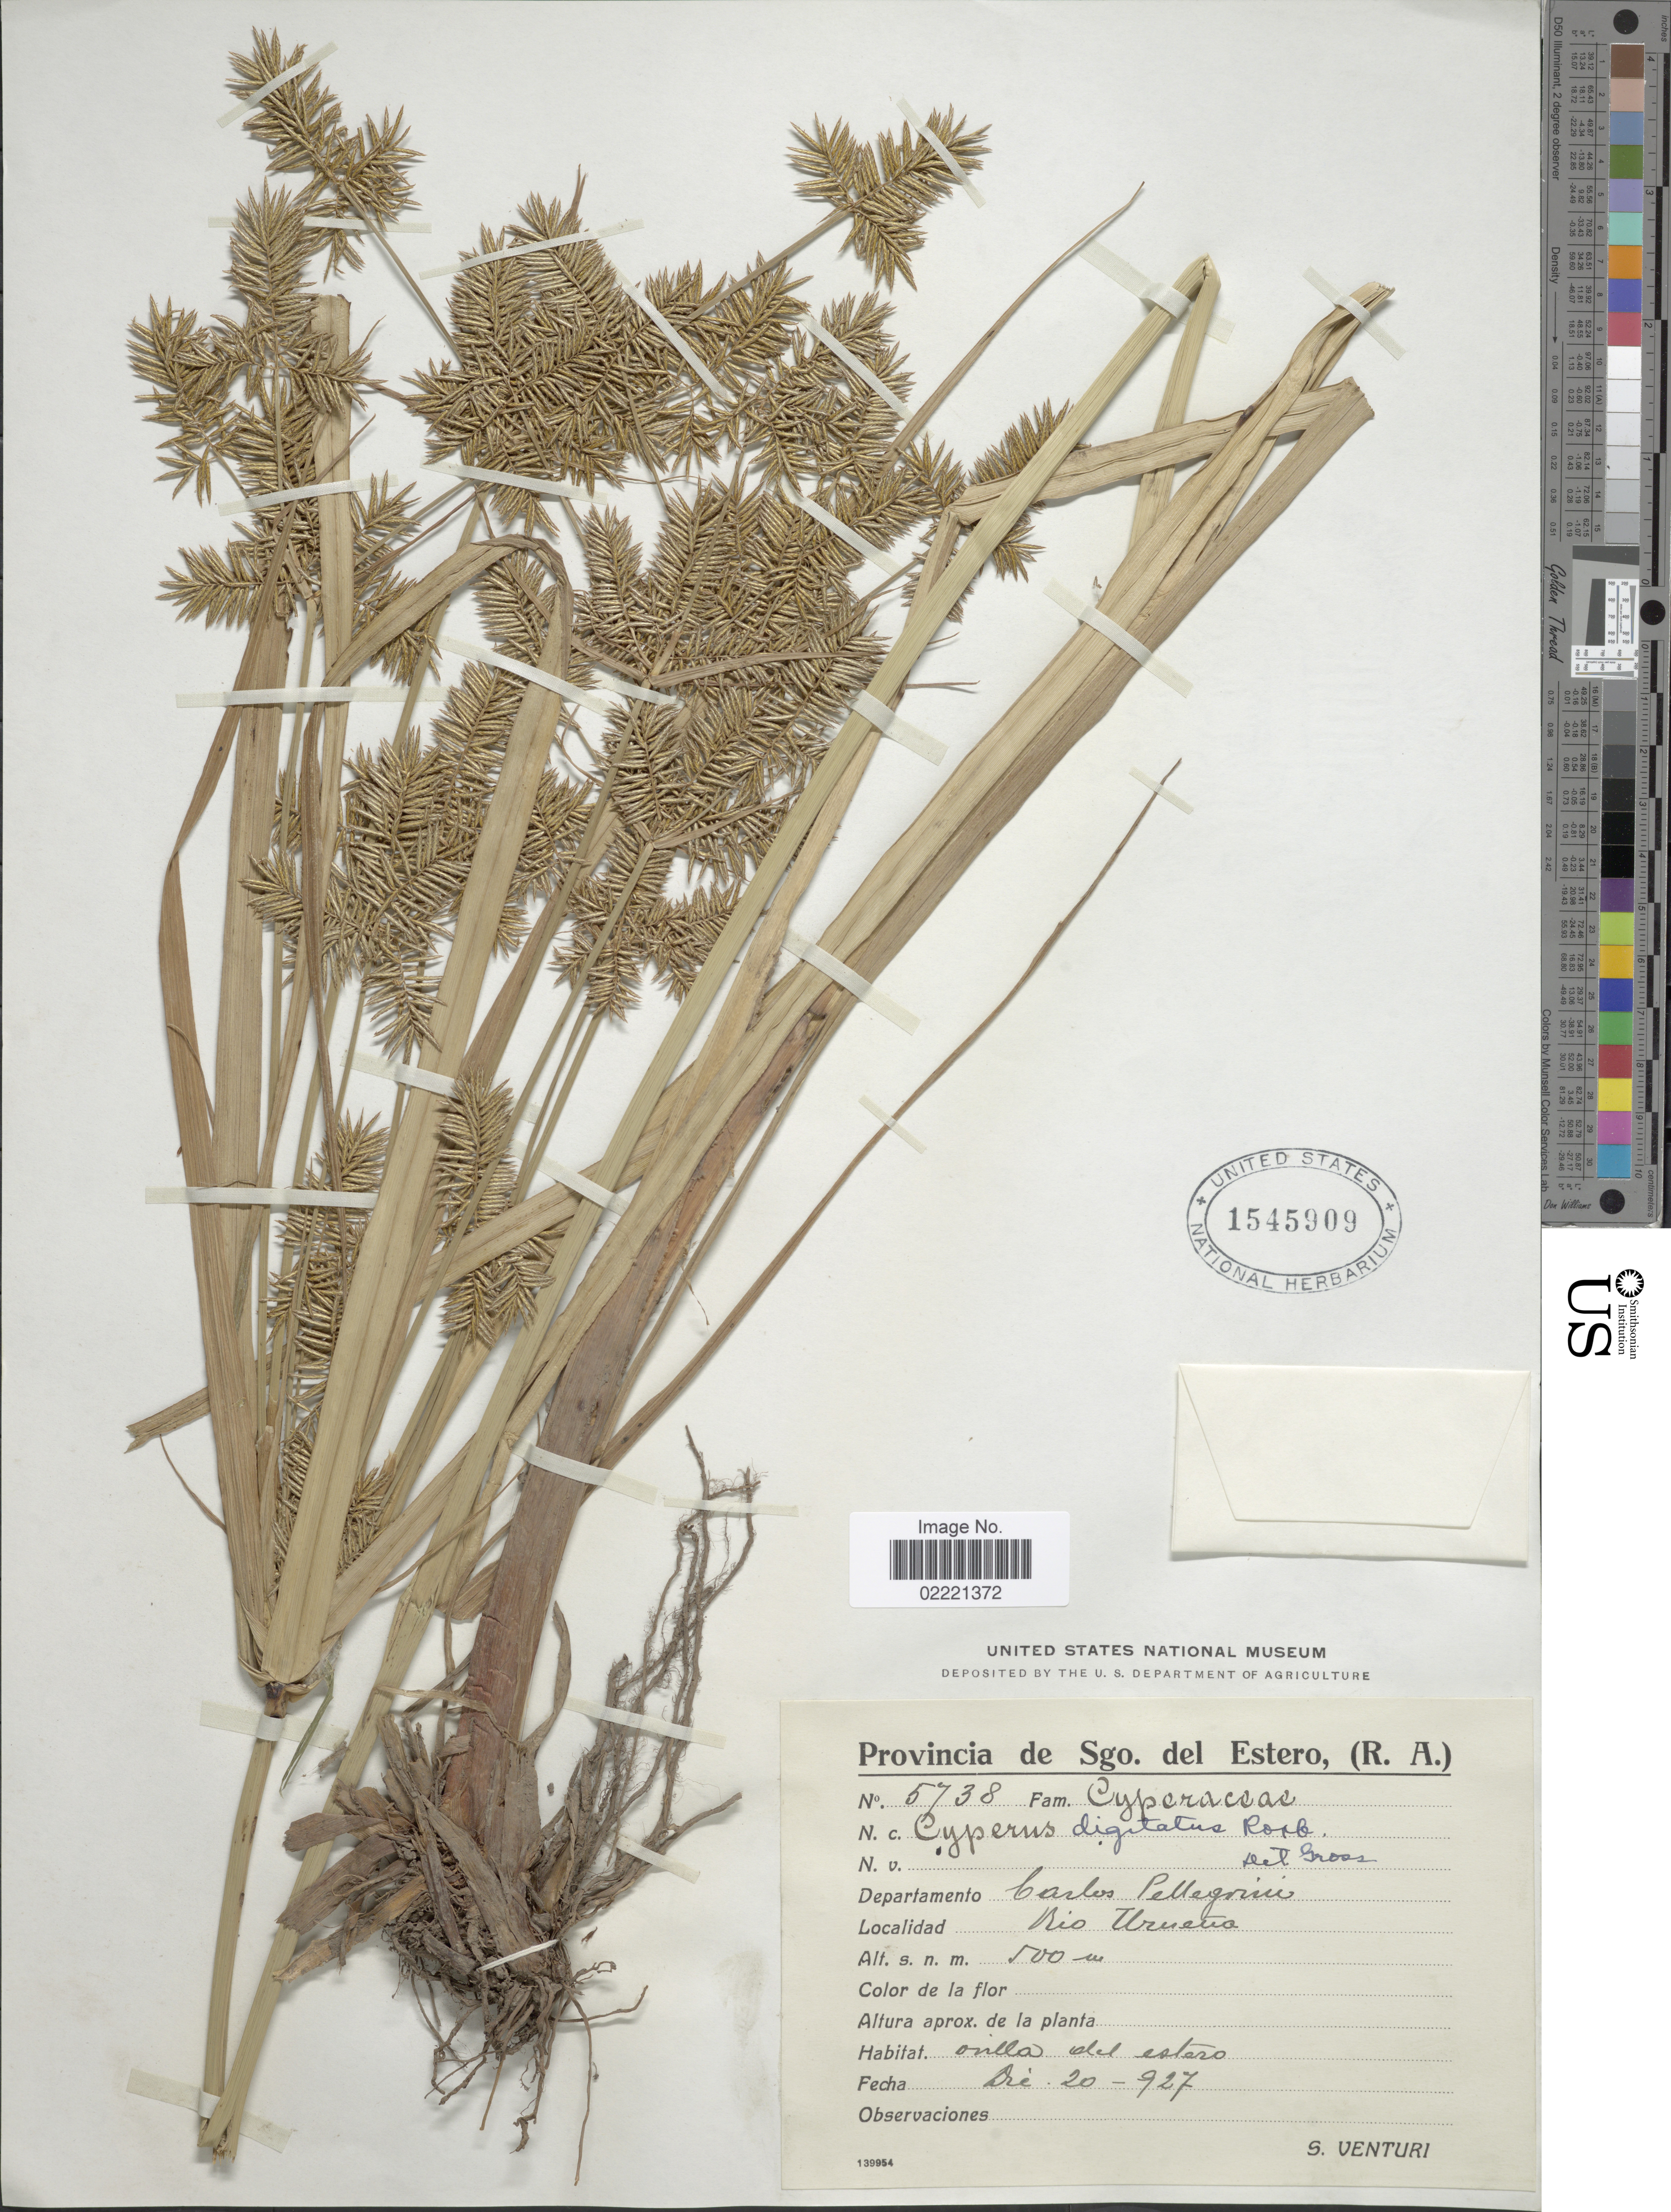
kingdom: Plantae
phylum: Tracheophyta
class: Liliopsida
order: Poales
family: Cyperaceae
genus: Cyperus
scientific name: Cyperus digitatus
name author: Roxb.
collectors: S. Venturi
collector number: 5738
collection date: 1927-12-20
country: Argentina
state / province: Santiago del Estero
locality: (R.A.) Departamento Carlos Pellegrini, Rio Uruena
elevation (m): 500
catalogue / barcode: US 1545909